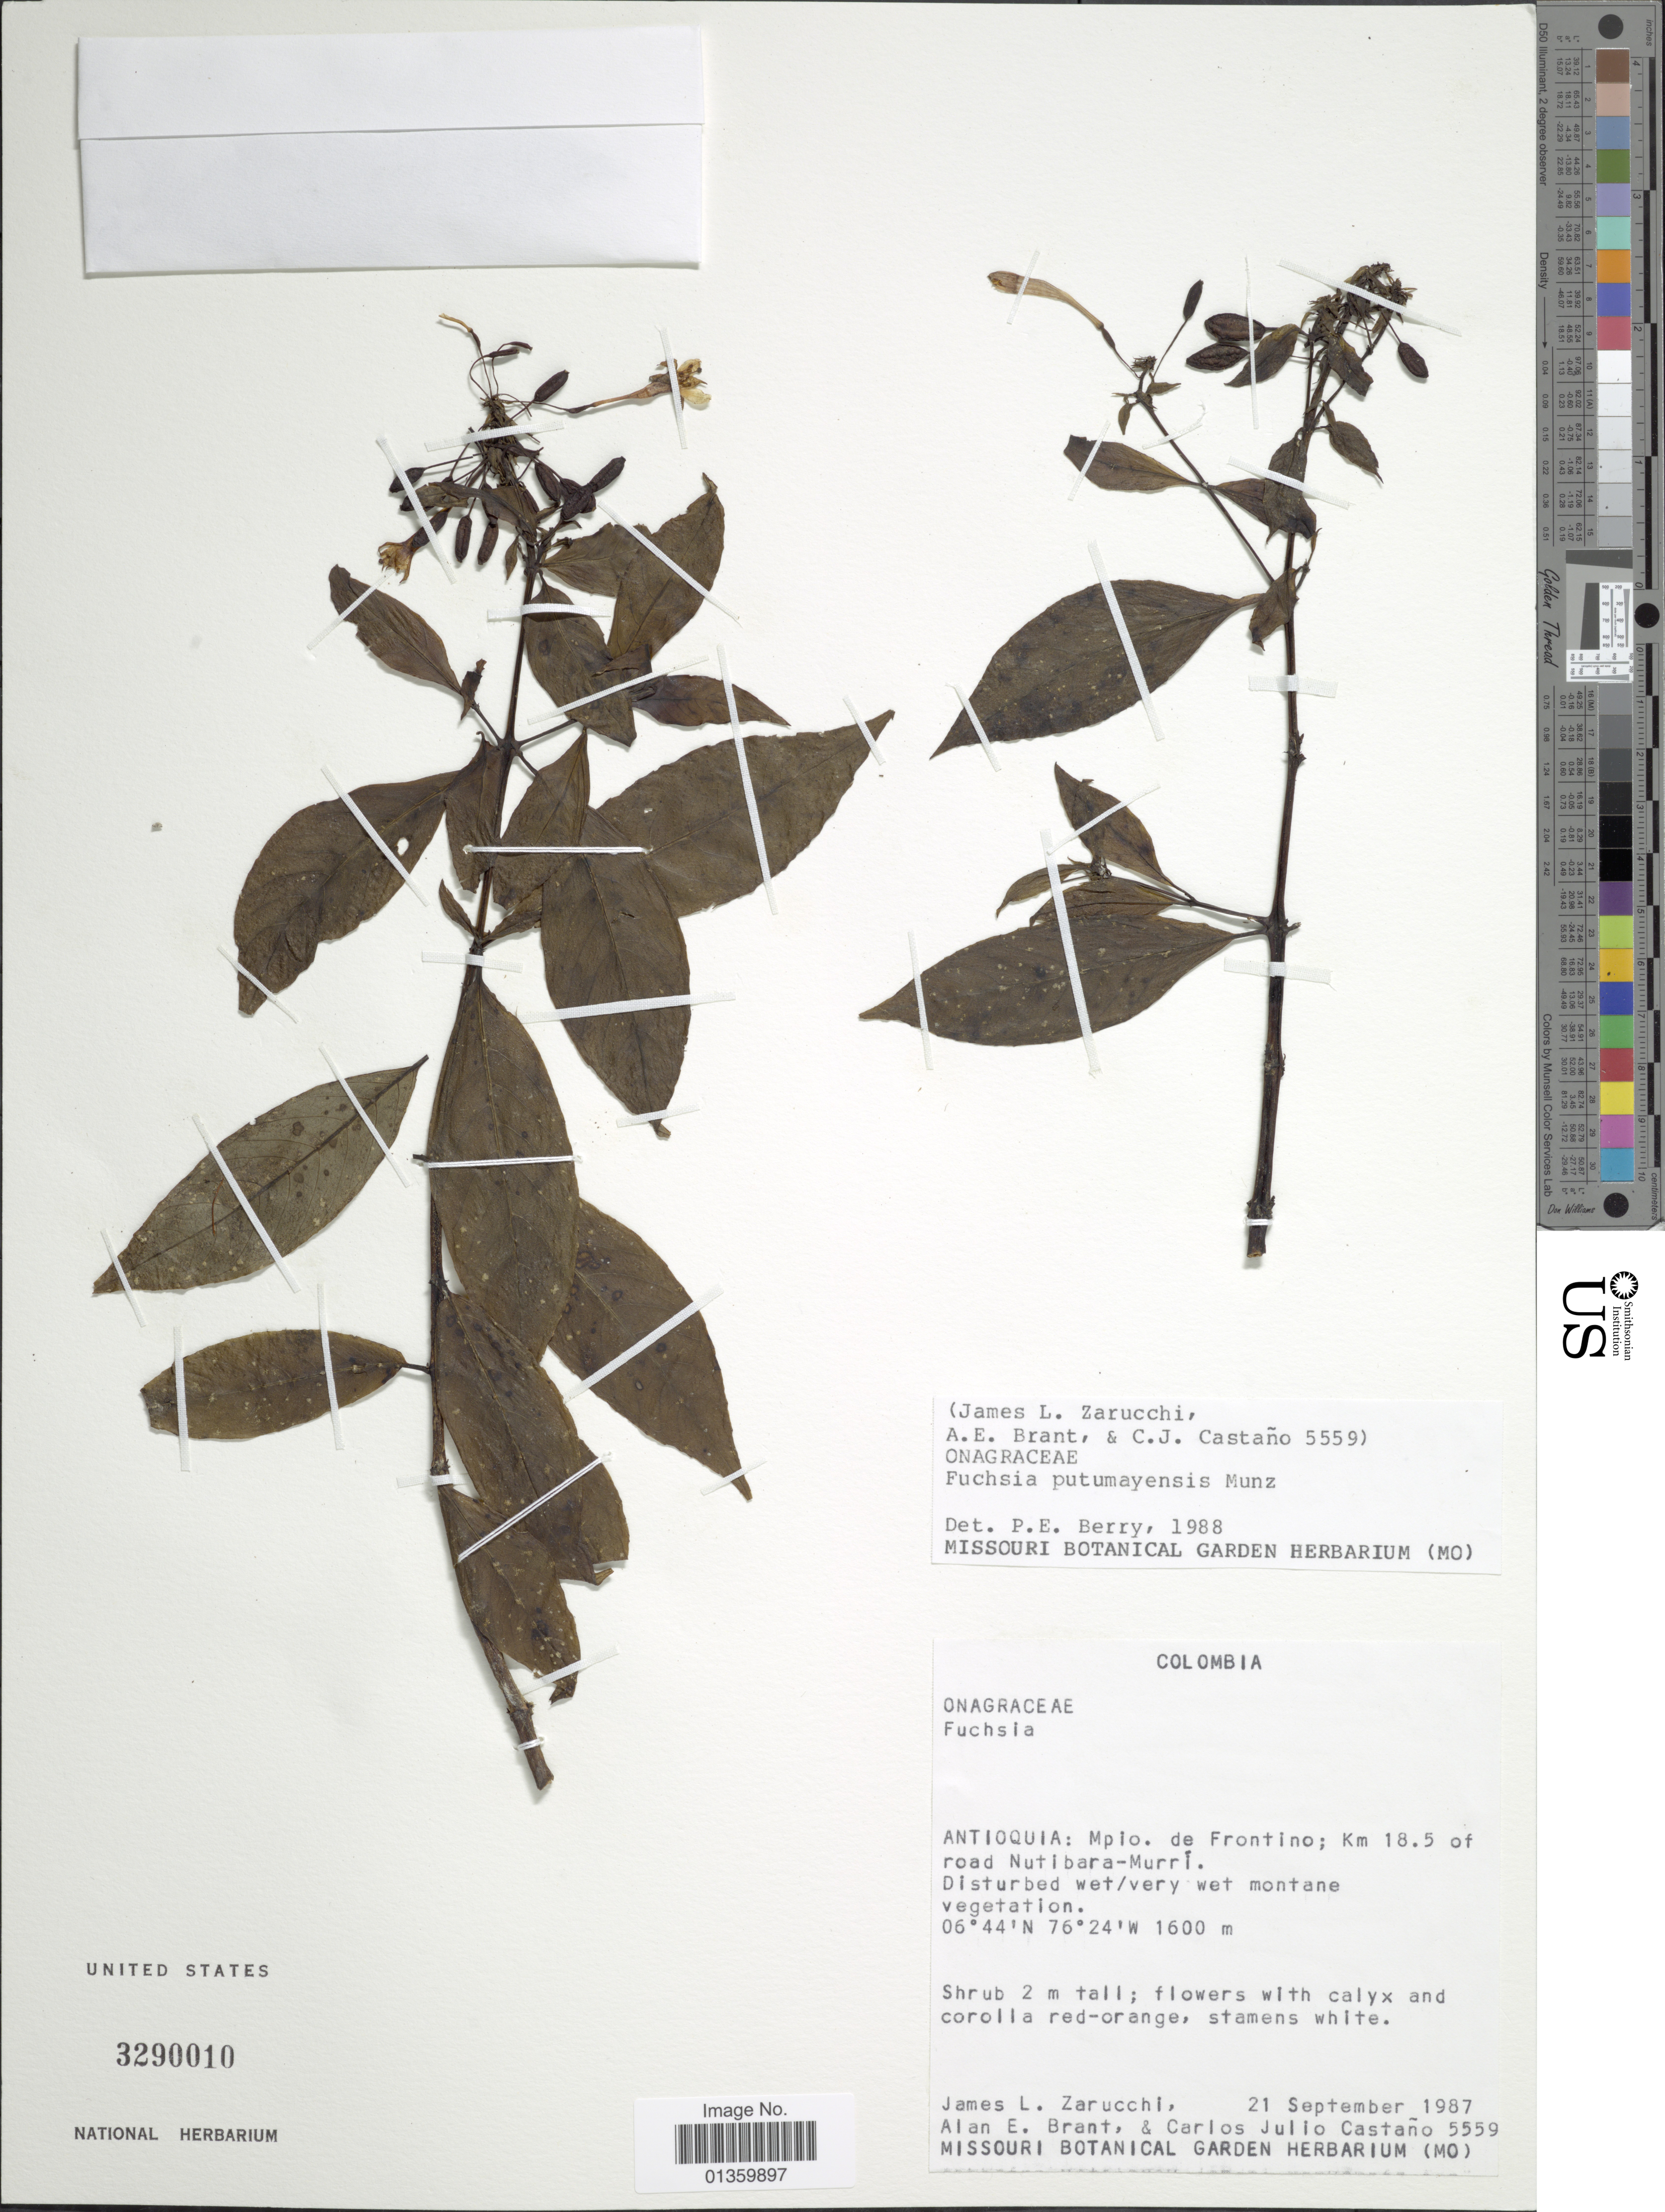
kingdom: Plantae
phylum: Tracheophyta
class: Magnoliopsida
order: Myrtales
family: Onagraceae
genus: Fuchsia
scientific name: Fuchsia putumayensis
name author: Munz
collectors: J. L. Zarucchi, A. Brant & C. Castaño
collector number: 5559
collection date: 1987-09-21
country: Colombia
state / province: Antioquia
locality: Mpio. de Frontino; Km 18.5 of road Nutibara-Murri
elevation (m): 1600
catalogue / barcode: US 3290010